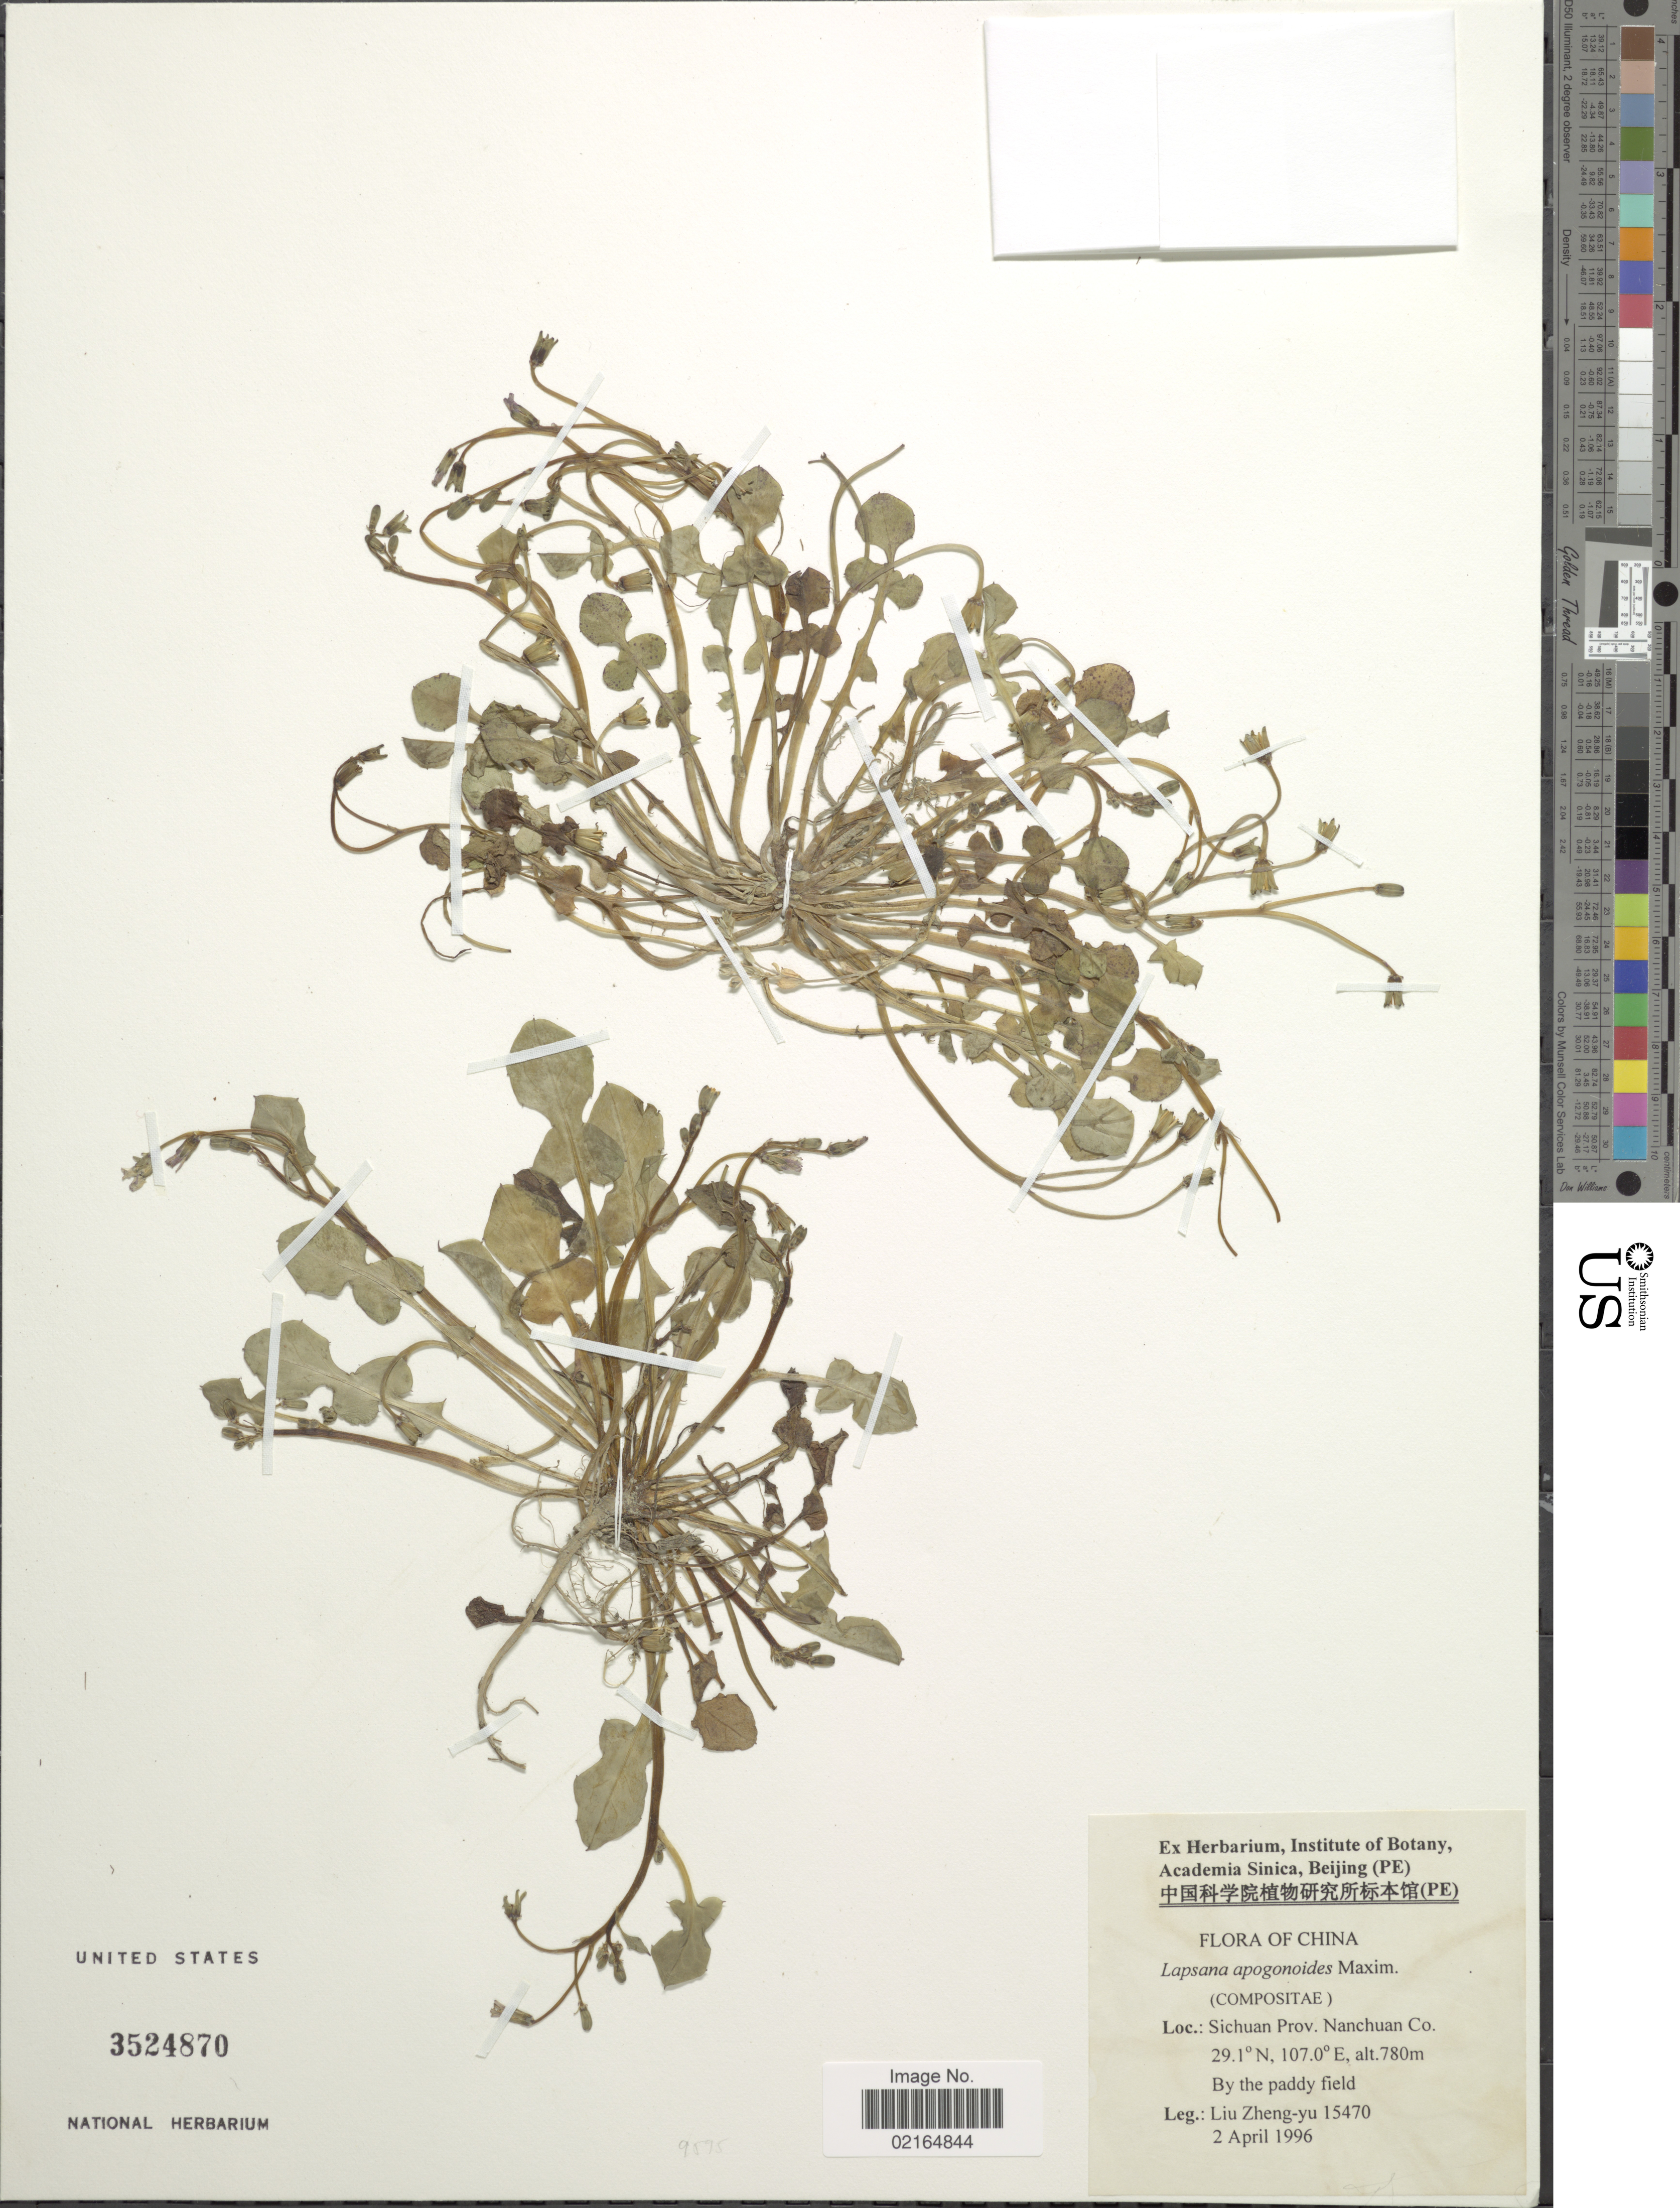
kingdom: Plantae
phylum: Tracheophyta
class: Magnoliopsida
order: Asterales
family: Asteraceae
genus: Lapsanastrum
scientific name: Lapsanastrum apogonoides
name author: (Maxim.) Pak & K. Bremer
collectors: L. Zheng-yu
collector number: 15470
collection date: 1996-04-02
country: China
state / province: Sichuan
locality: Nanchuan Co., by the paddy field.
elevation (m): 780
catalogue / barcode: US 3524870